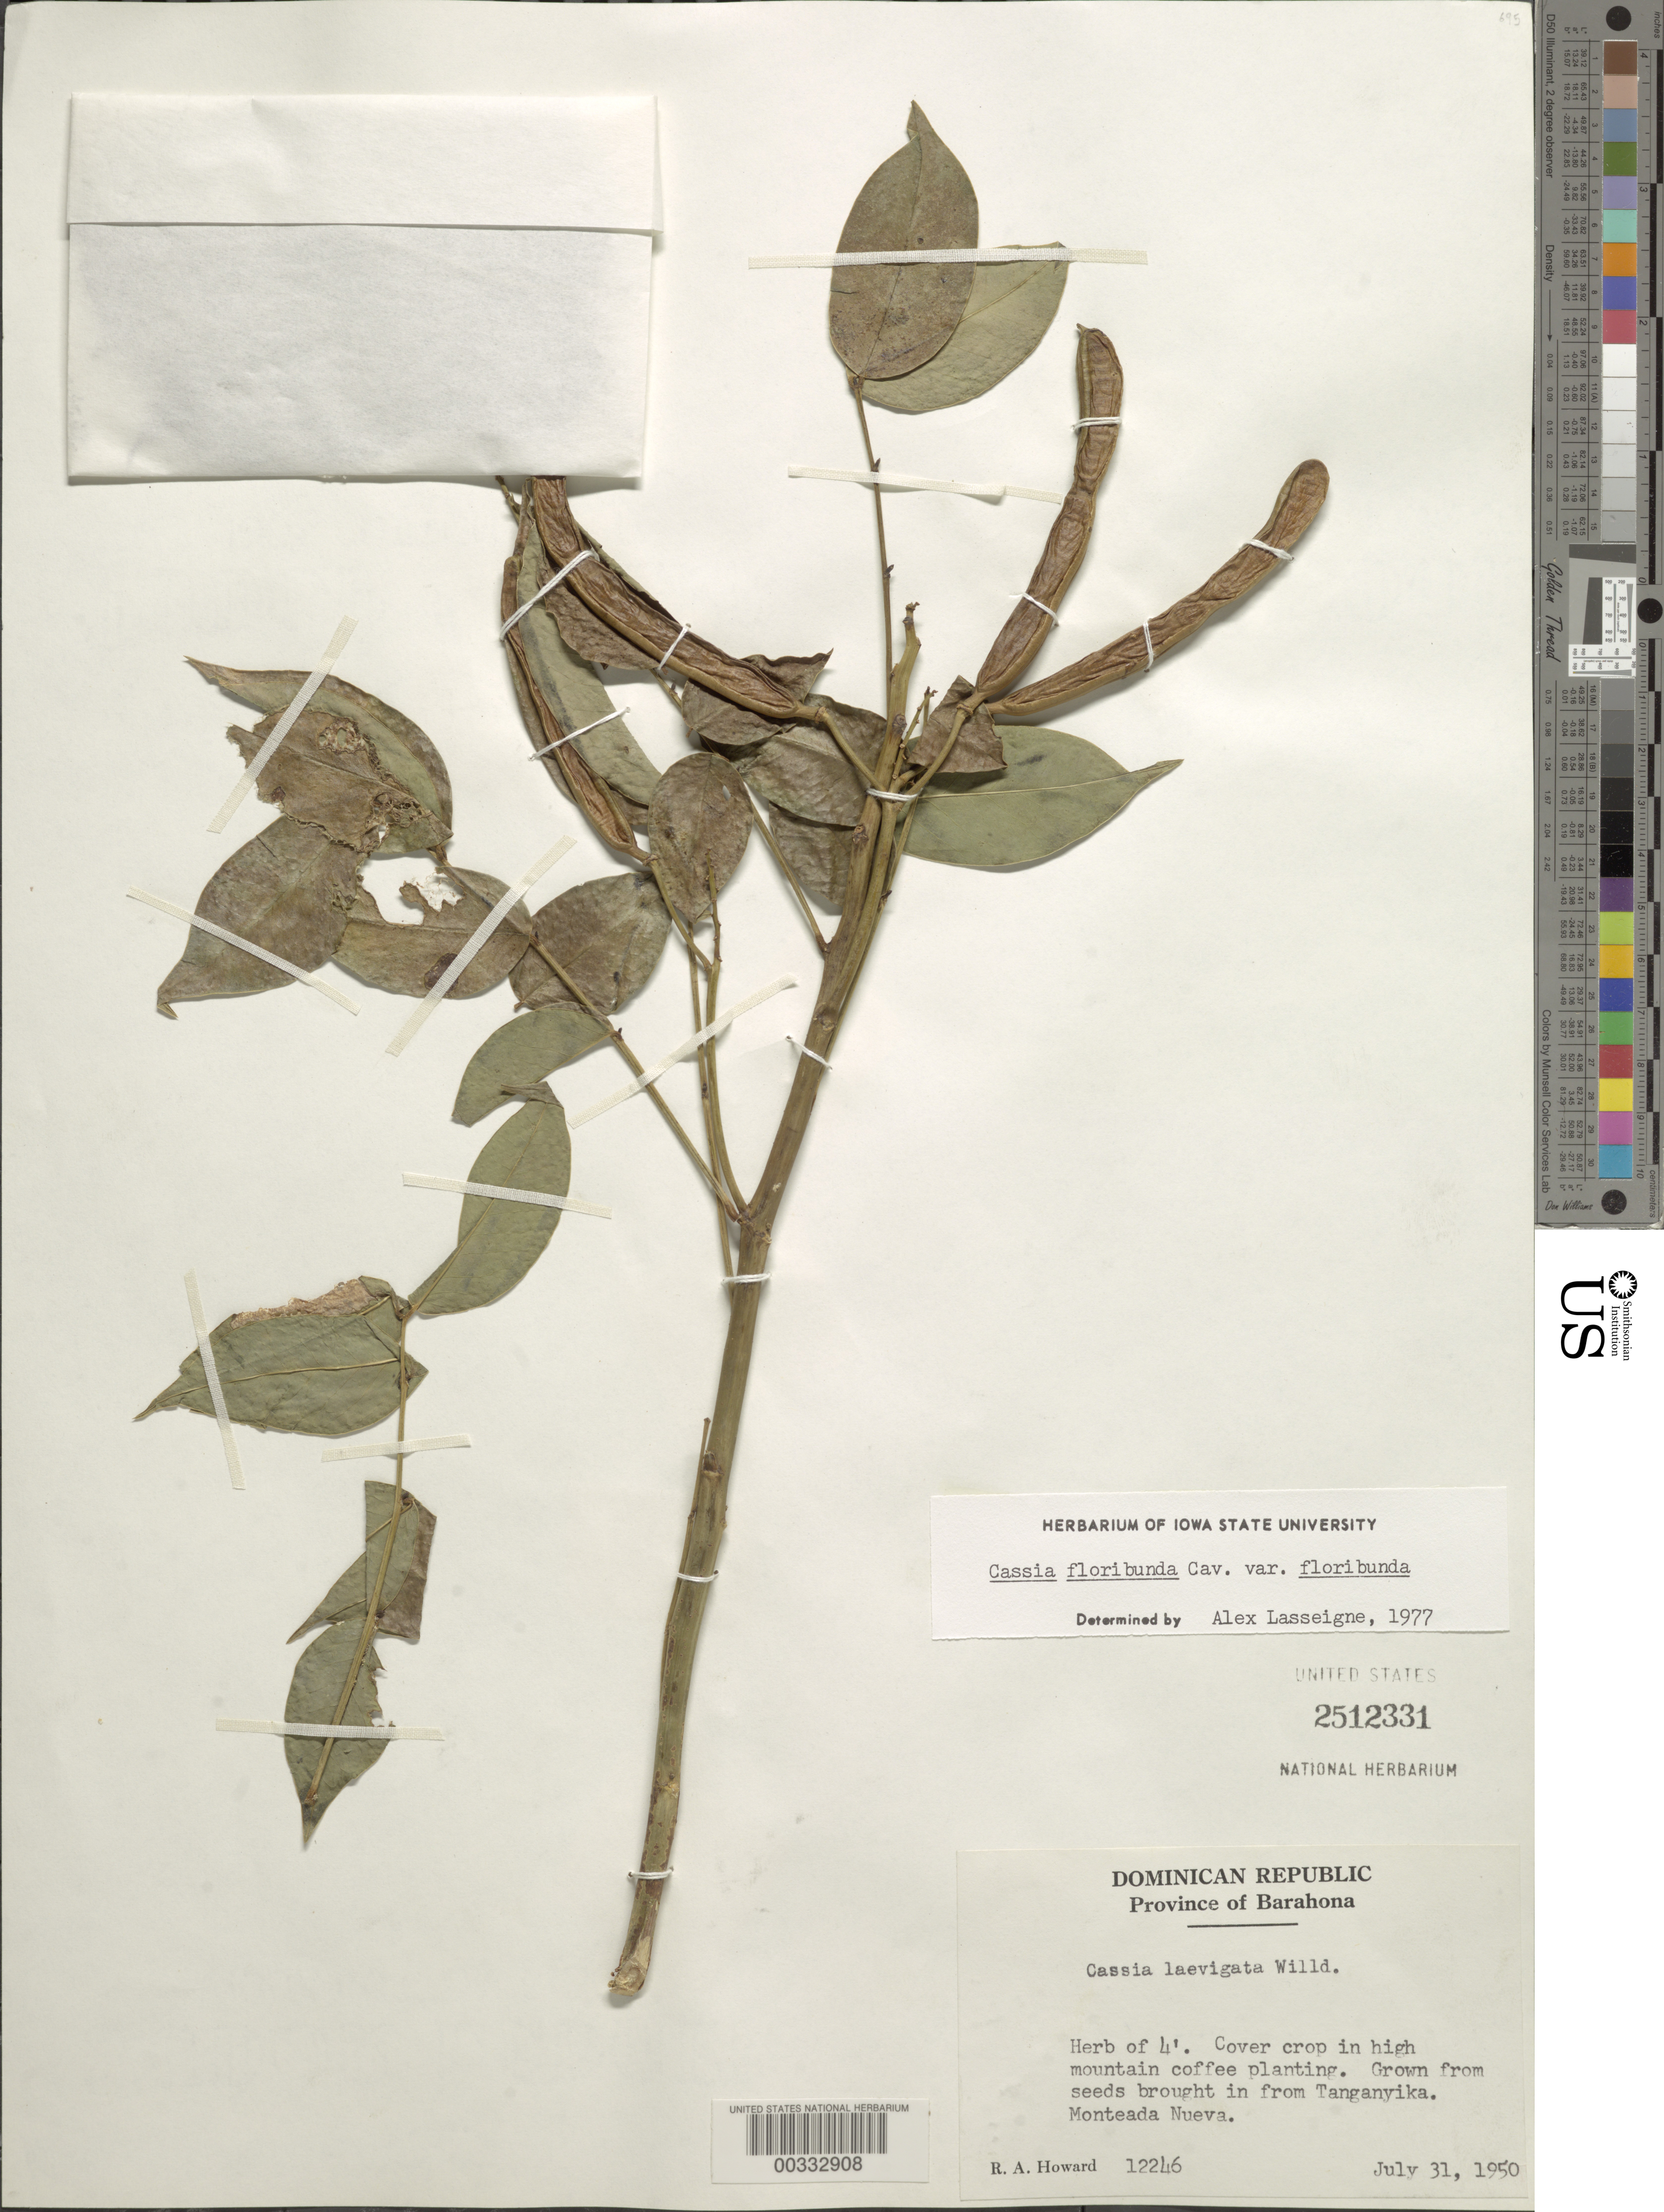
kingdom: Plantae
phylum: Tracheophyta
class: Magnoliopsida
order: Fabales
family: Fabaceae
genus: Senna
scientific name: Senna x floribunda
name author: (Cav.) H.S. Irwin & Barneby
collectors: R. A. Howard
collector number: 12246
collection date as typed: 31 Jul 1950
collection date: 1950-07-31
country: Dominican Republic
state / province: Barahona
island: Hispaniola Island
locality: Monteada nueva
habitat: High mountain coffee planting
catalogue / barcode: US 2512331